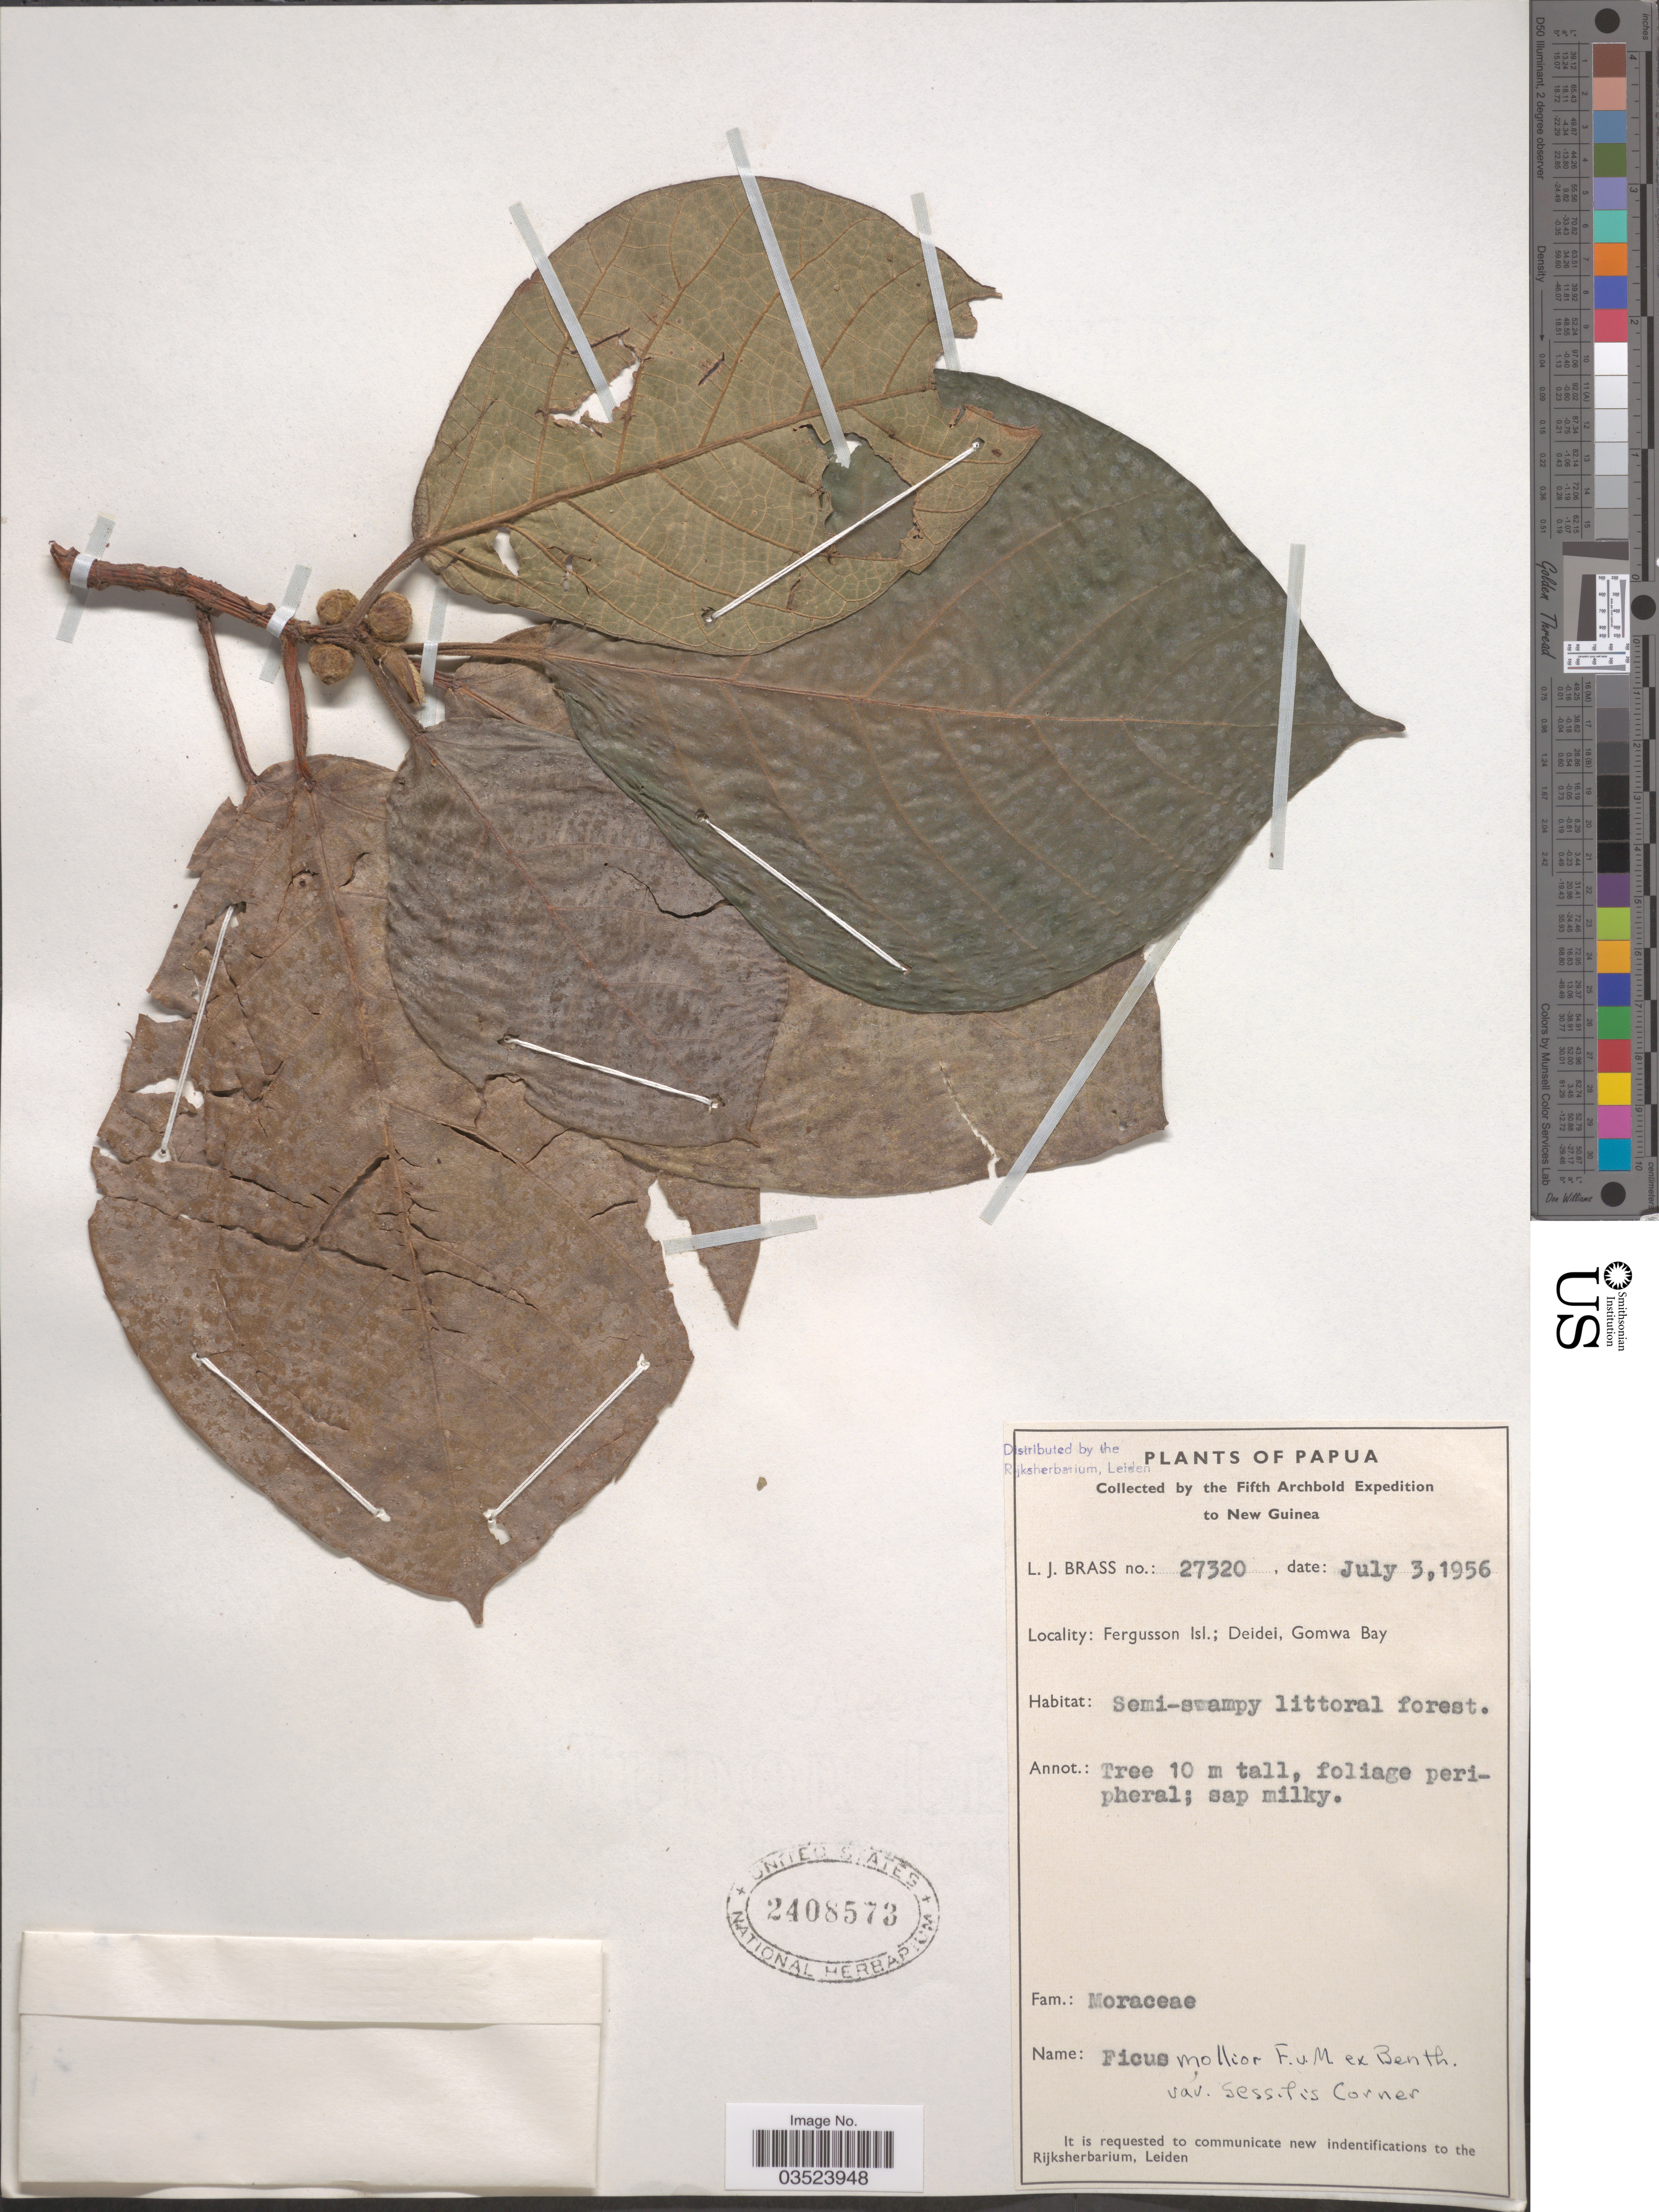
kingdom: Plantae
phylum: Tracheophyta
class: Magnoliopsida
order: Rosales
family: Moraceae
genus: Ficus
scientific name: Ficus mollior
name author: F. Muell. ex Benth.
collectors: L. J. Brass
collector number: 27320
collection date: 1956-07-03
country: Papua New Guinea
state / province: Milne Bay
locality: Papua. New Guinea. Fergusson Isl.; Deidel, Gomwa Bay.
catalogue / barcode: US 2408573